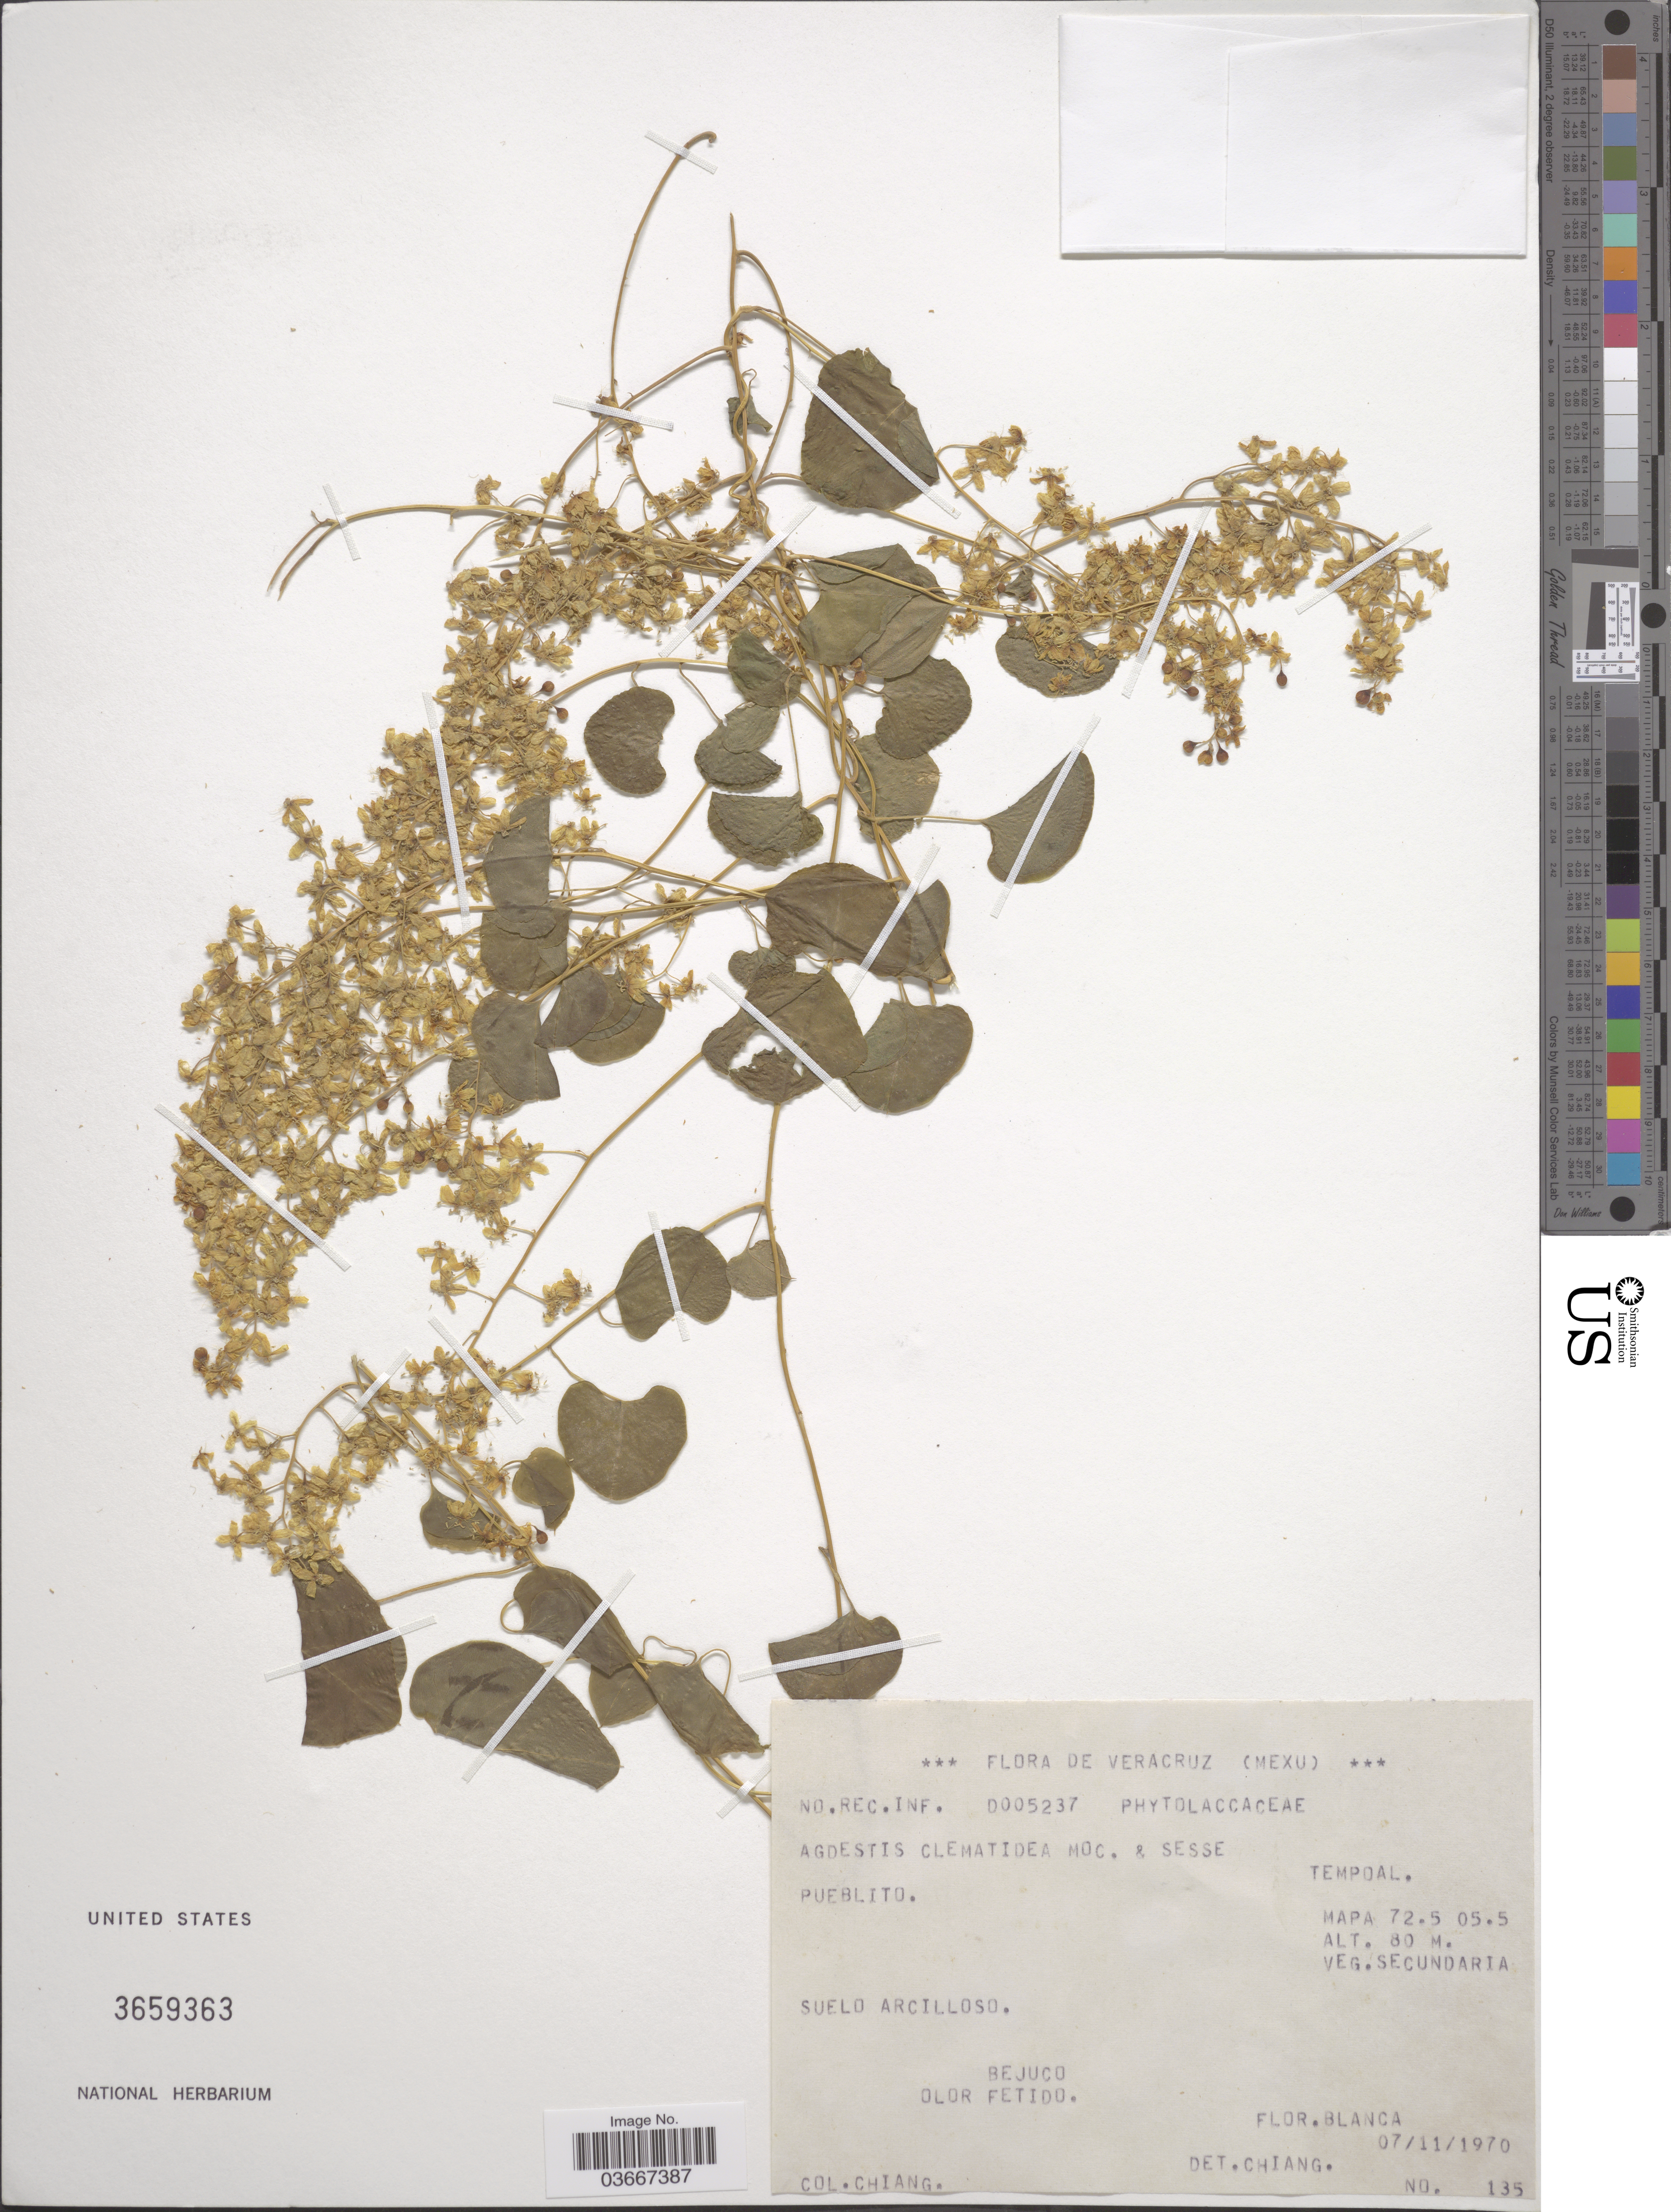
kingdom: Plantae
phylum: Tracheophyta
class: Magnoliopsida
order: Caryophyllales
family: Agdestidaceae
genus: Agdestis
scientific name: Agdestis clematidea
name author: Moc. & Sessé ex DC.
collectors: -. Chiang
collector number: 135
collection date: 1970-11-07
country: Mexico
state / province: Veracruz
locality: Veracruz. Pueblito. Mapa 72.5 05.5.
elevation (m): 80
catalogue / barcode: US 3659363